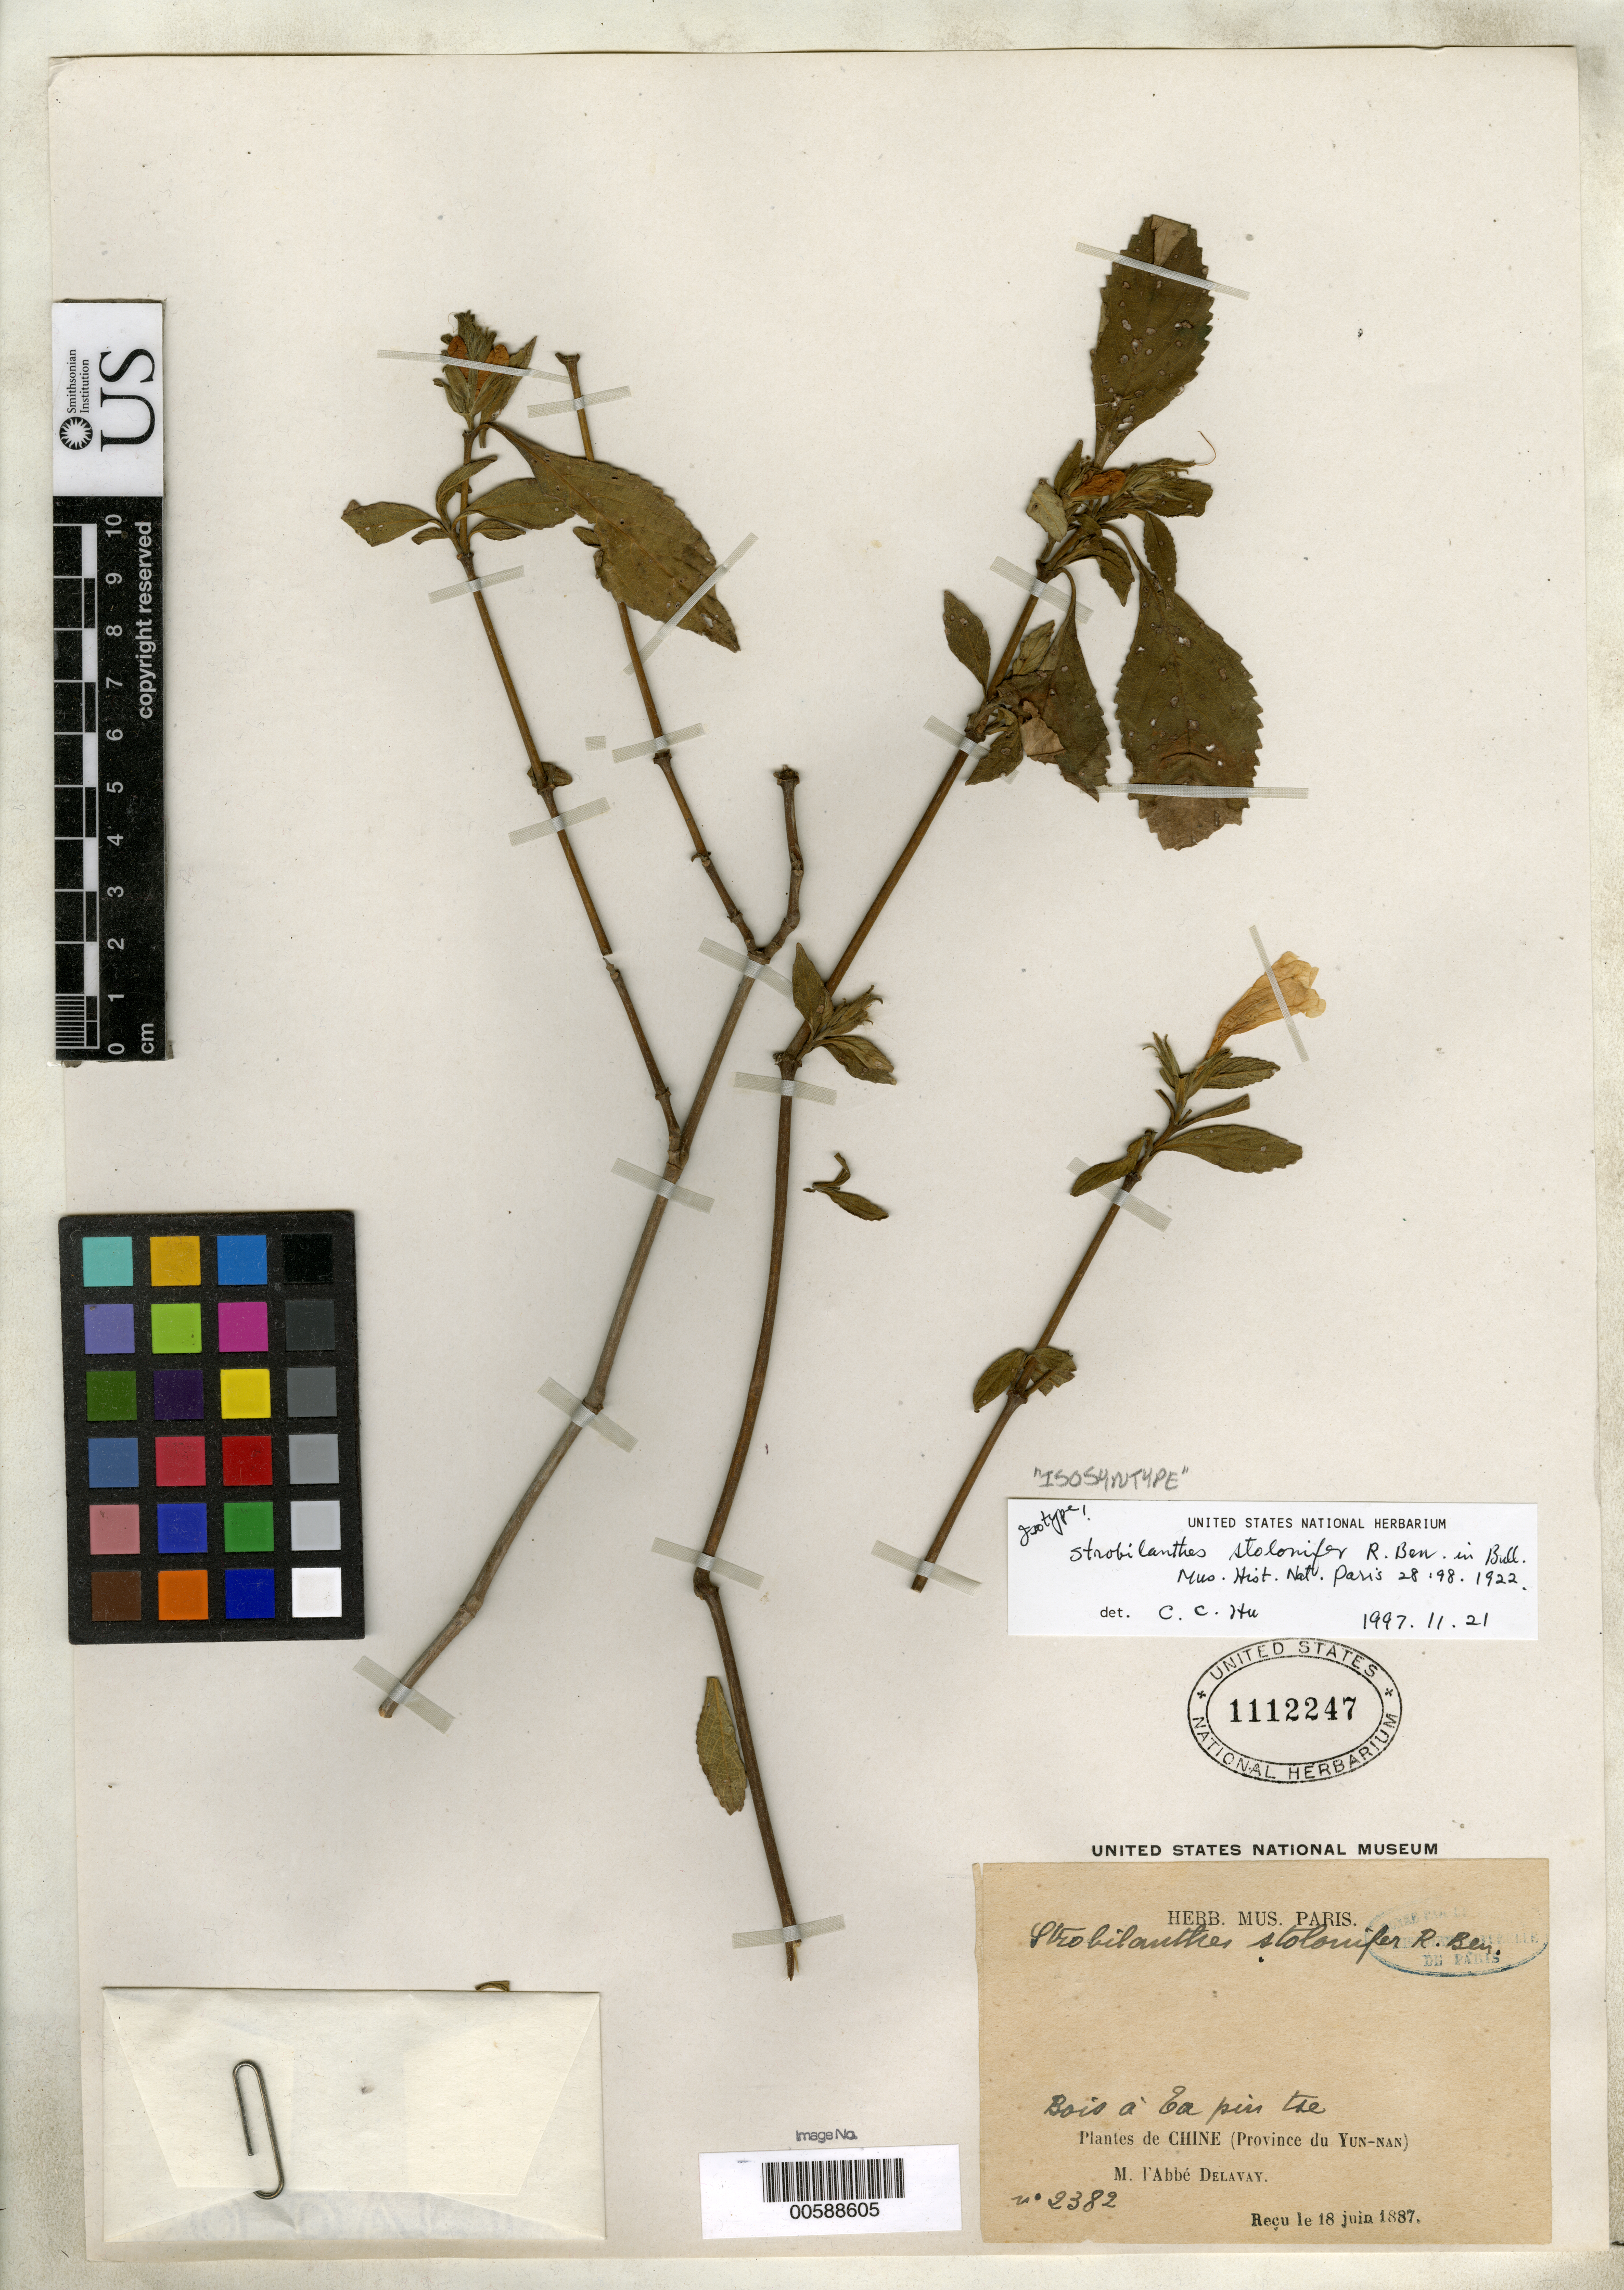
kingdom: Plantae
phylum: Tracheophyta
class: Magnoliopsida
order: Lamiales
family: Acanthaceae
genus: Strobilanthes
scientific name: Strobilanthes stolonifer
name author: Benoist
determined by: Hu, C. C.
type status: Isosyntype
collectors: P. Delavay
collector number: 2382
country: China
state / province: Yunnan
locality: Bois à Ta pin Tse.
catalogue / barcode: US 1112247